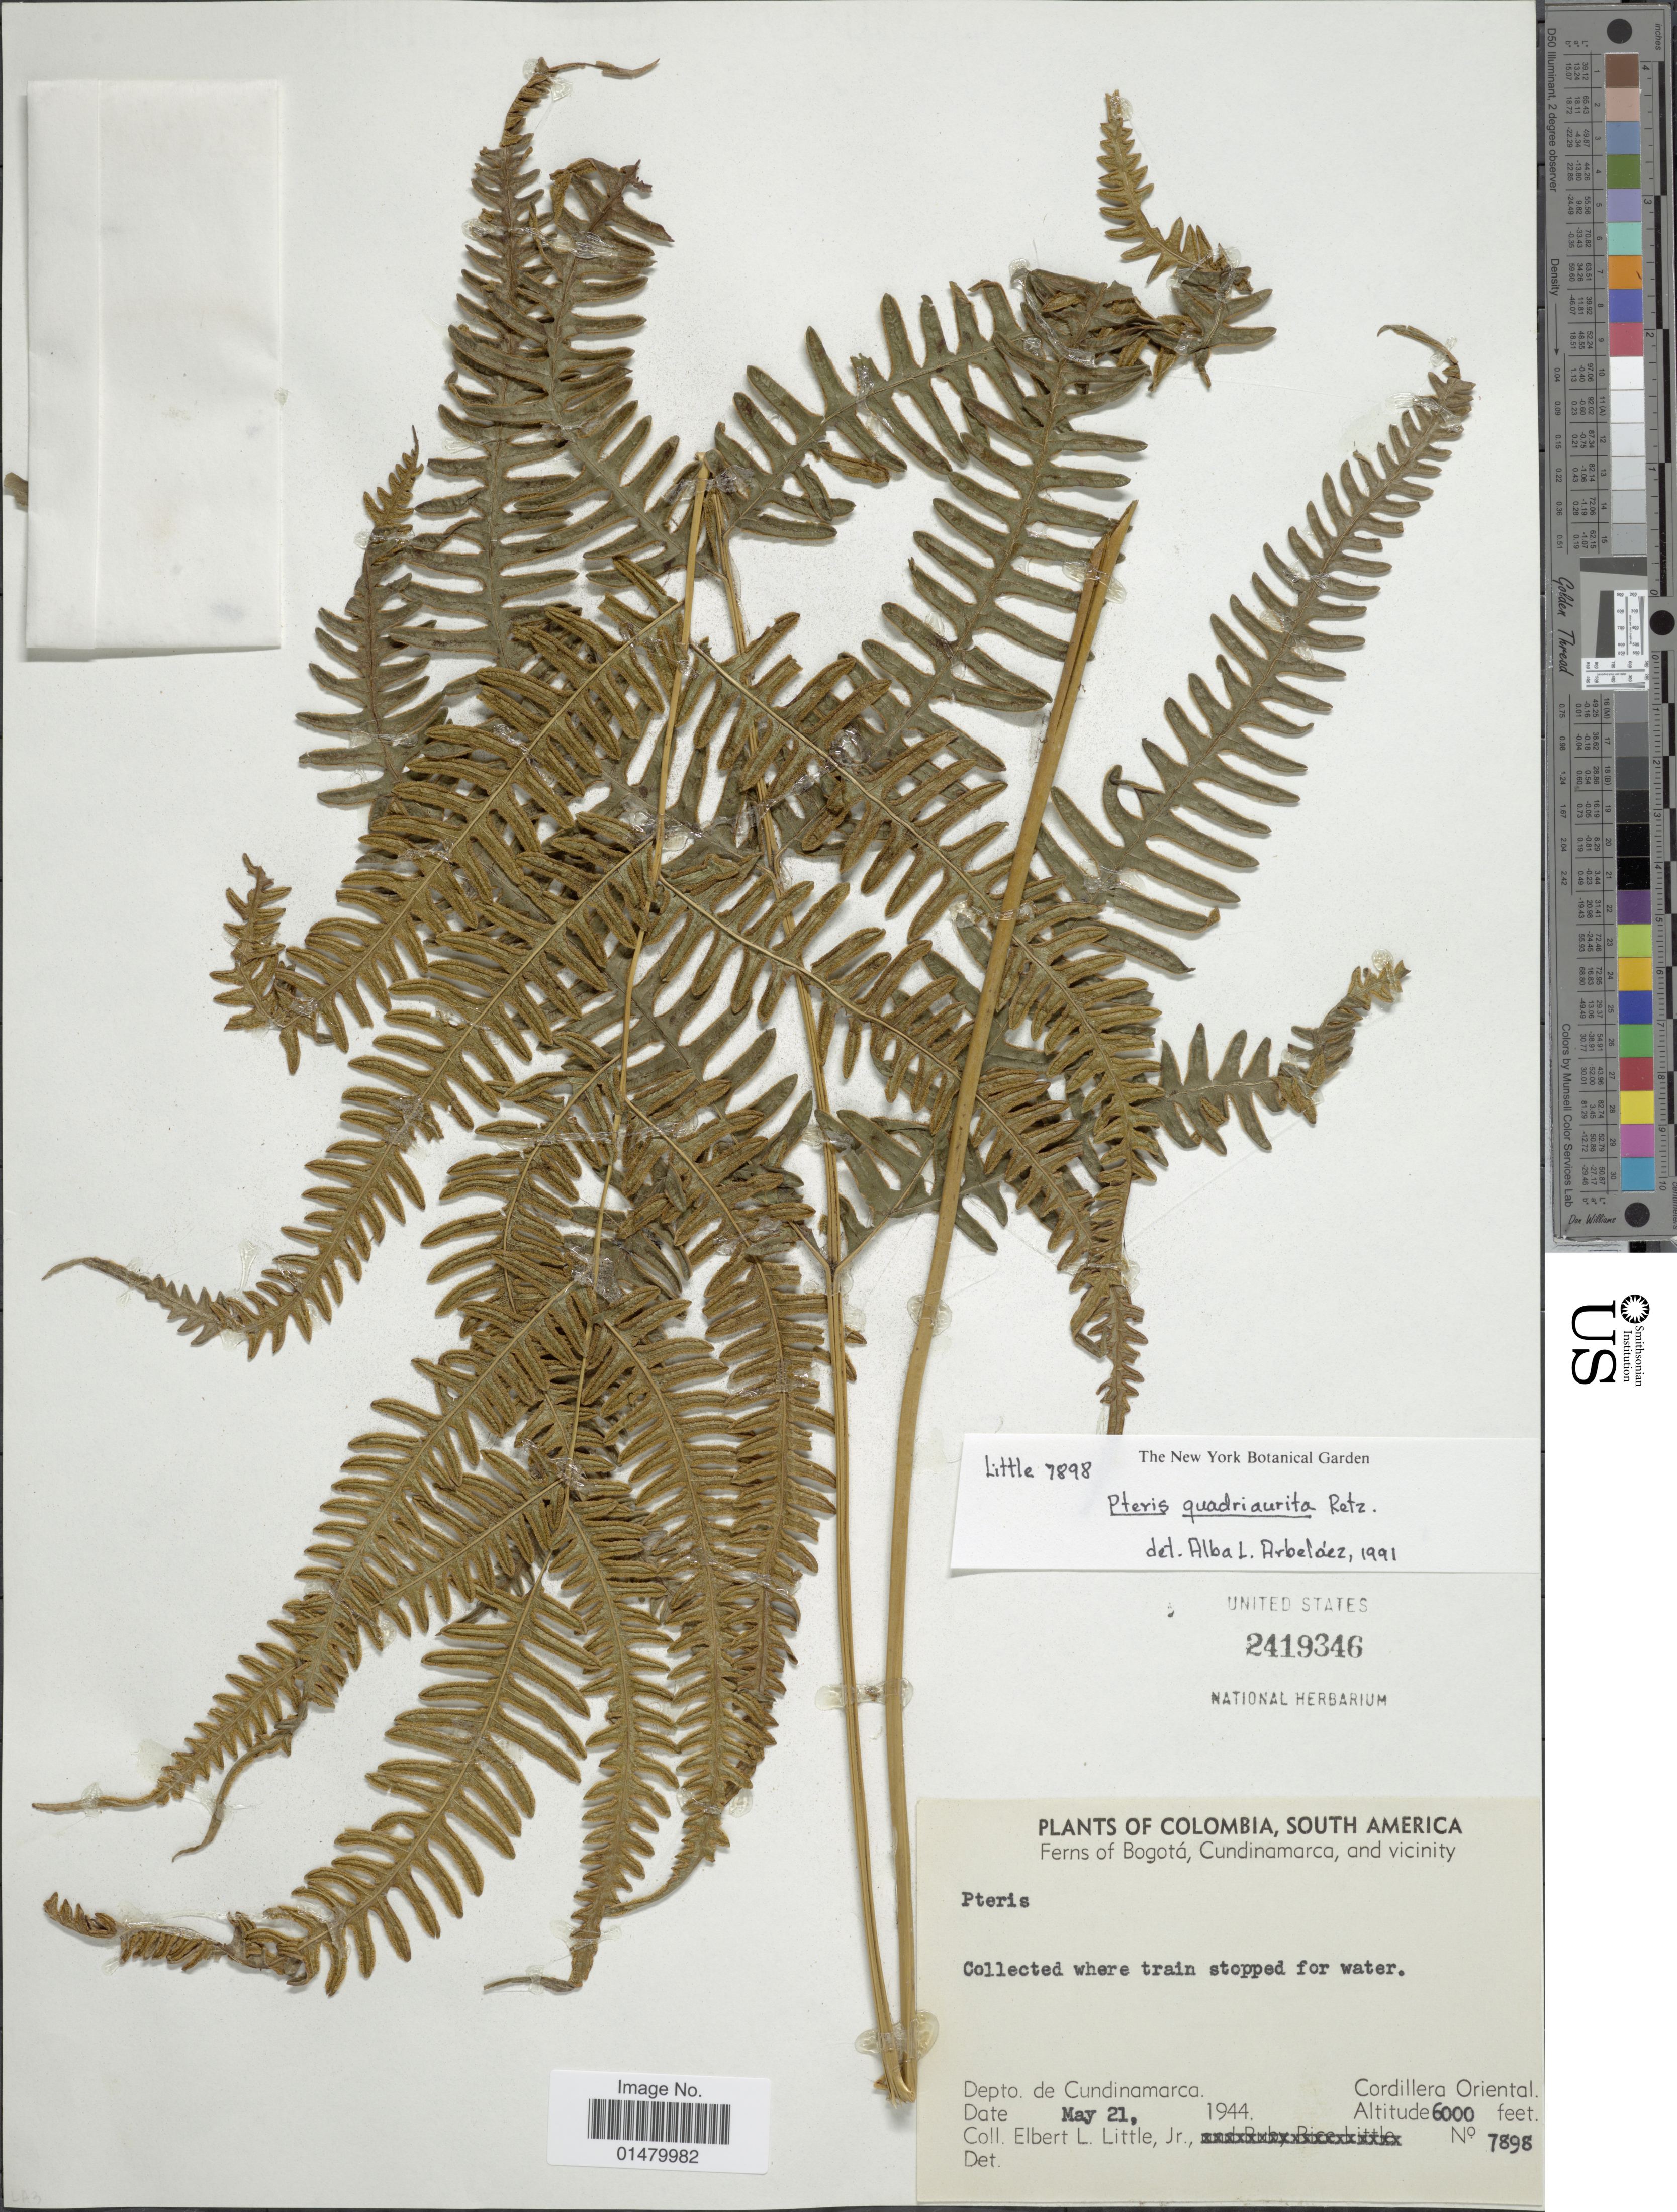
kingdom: Plantae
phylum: Tracheophyta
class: Polypodiopsida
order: Polypodiales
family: Pteridaceae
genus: Pteris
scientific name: Pteris quadriaurita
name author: Retz.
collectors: E. L. Little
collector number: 7898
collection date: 1944-05-21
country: Colombia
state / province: Cundinamarca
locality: Depto. de Cundinamarca. Cordillera Oriental. Ferns of Bogota, Cundinamarca, and vicinity.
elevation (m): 1829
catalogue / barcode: US 2419346